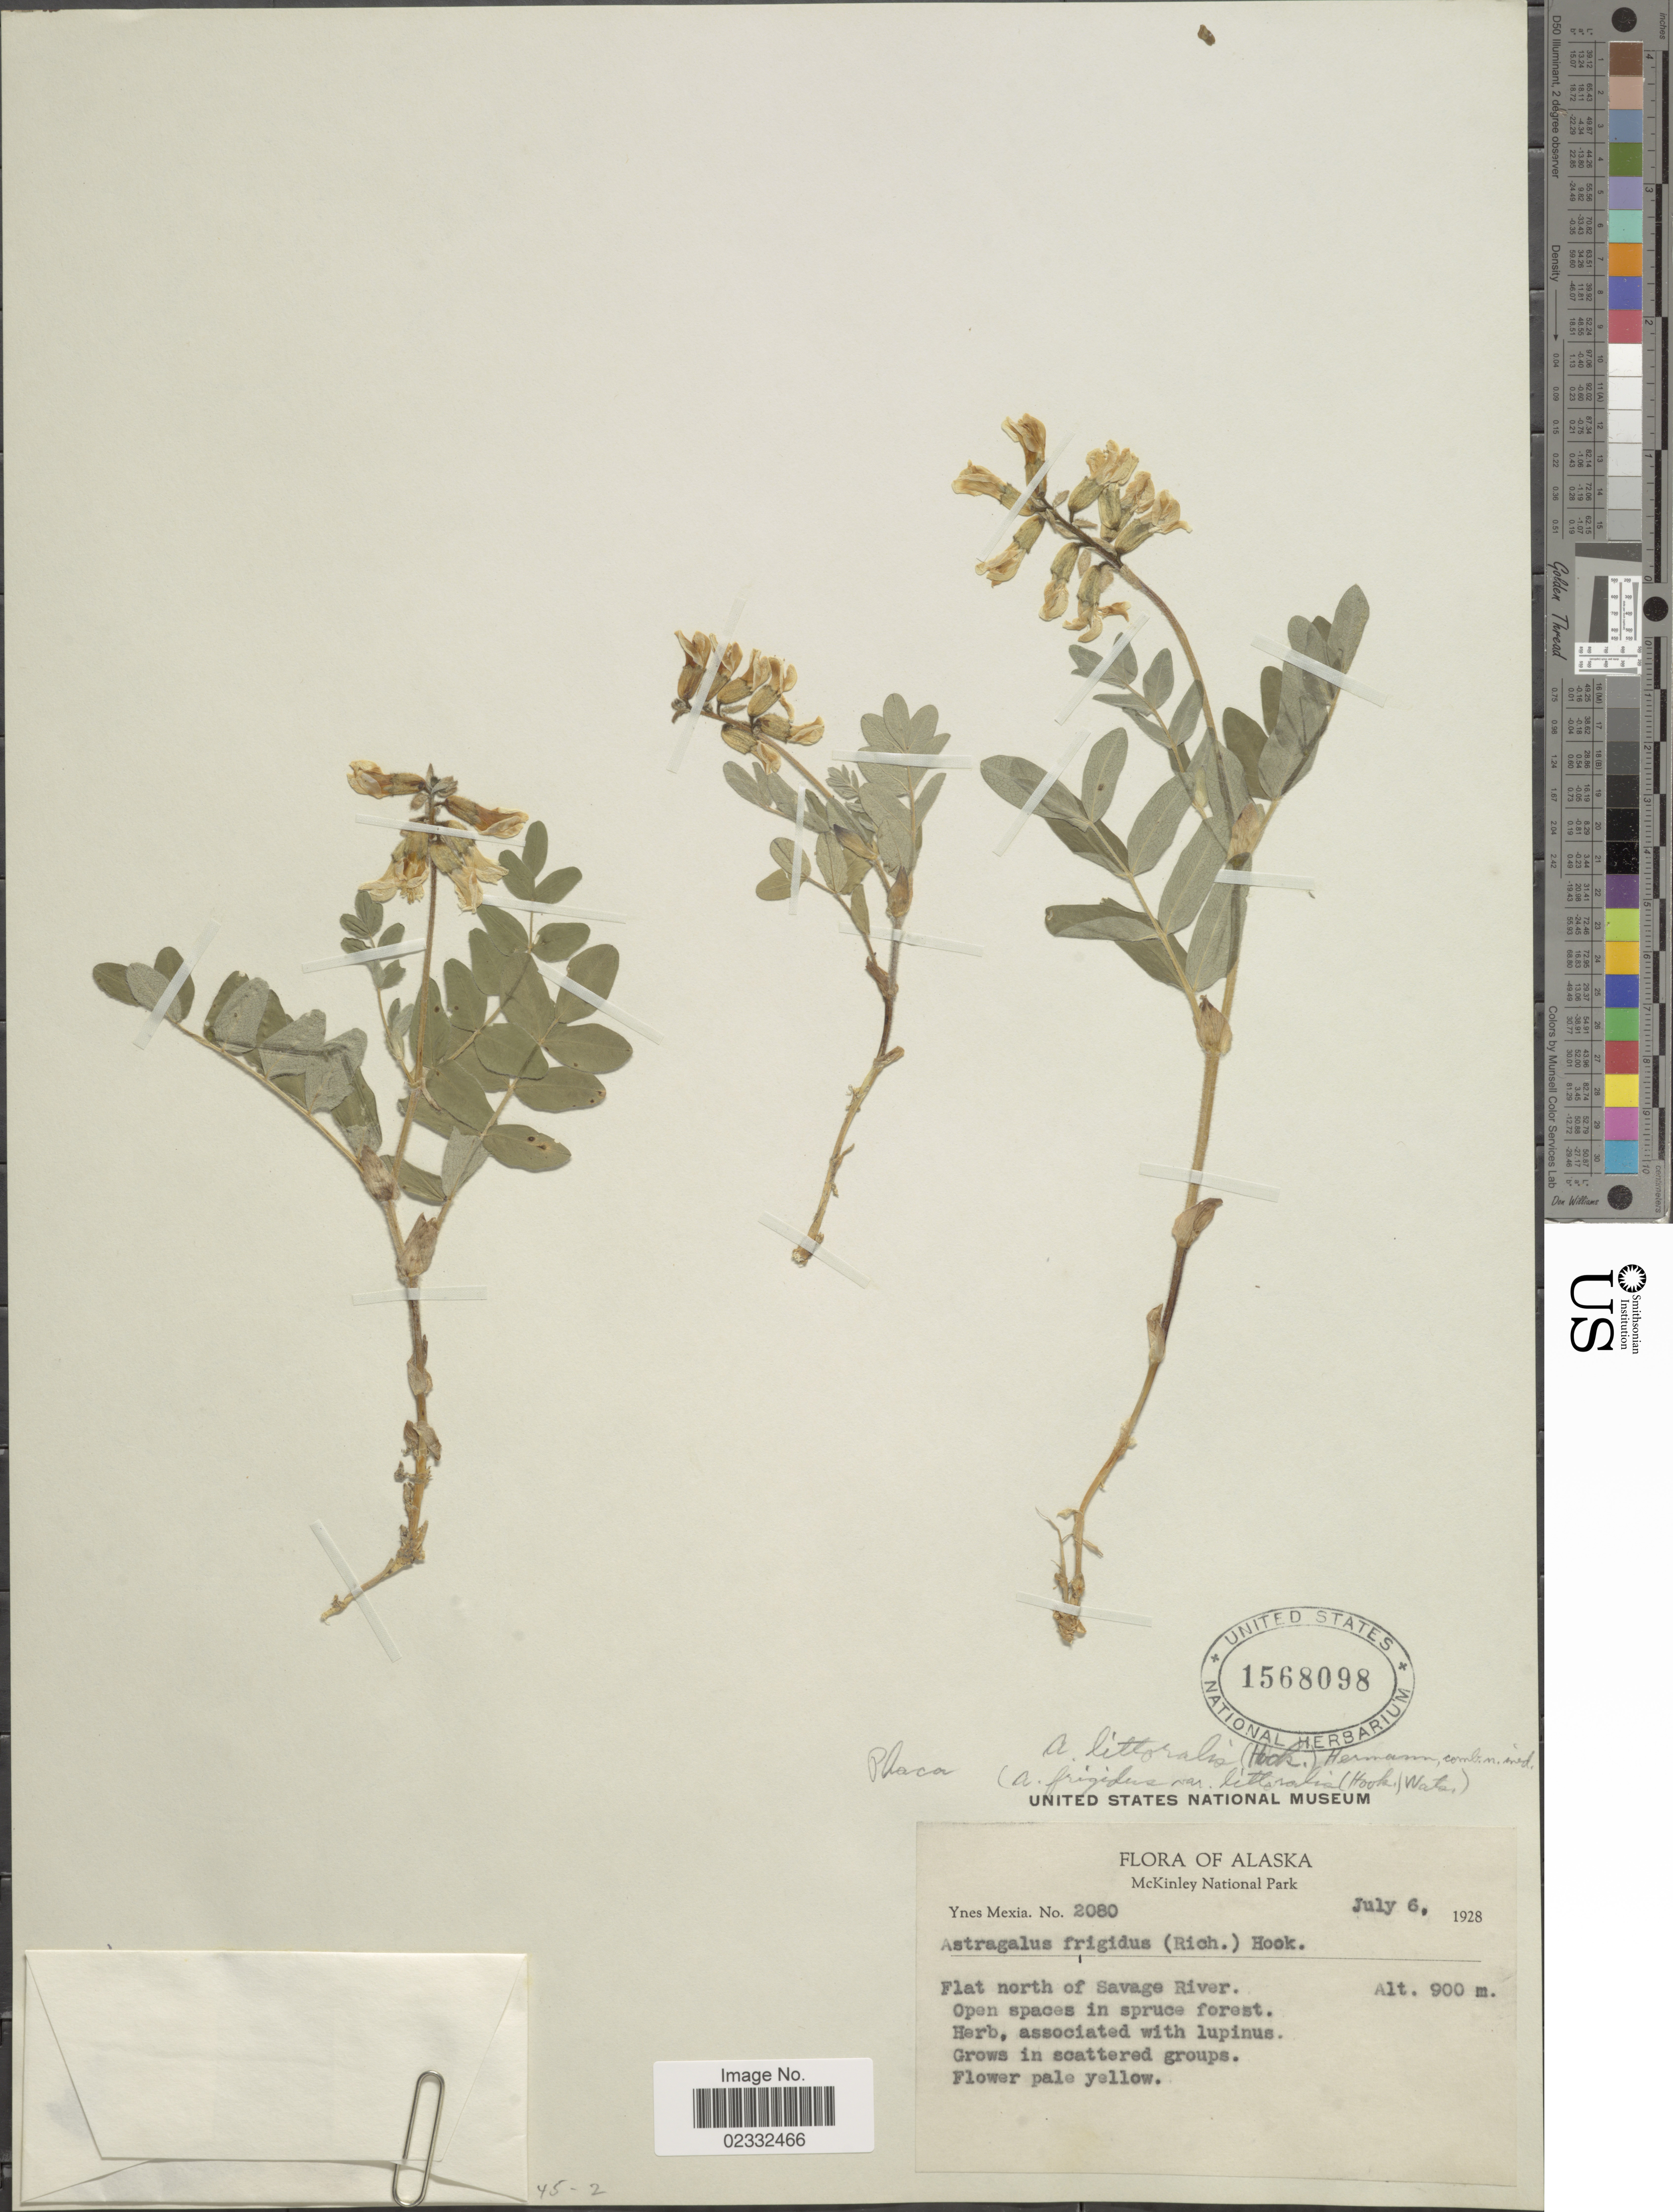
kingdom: Plantae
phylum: Tracheophyta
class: Magnoliopsida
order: Fabales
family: Fabaceae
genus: Astragalus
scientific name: Astragalus littoralis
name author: (Hook.) Coville & Standl. ex Mertie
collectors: Y. Mexia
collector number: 2080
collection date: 1928-06-06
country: United States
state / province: Alaska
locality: Alaska, McKinley National Park, Flat north of Savage River.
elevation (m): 900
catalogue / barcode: US 1568098